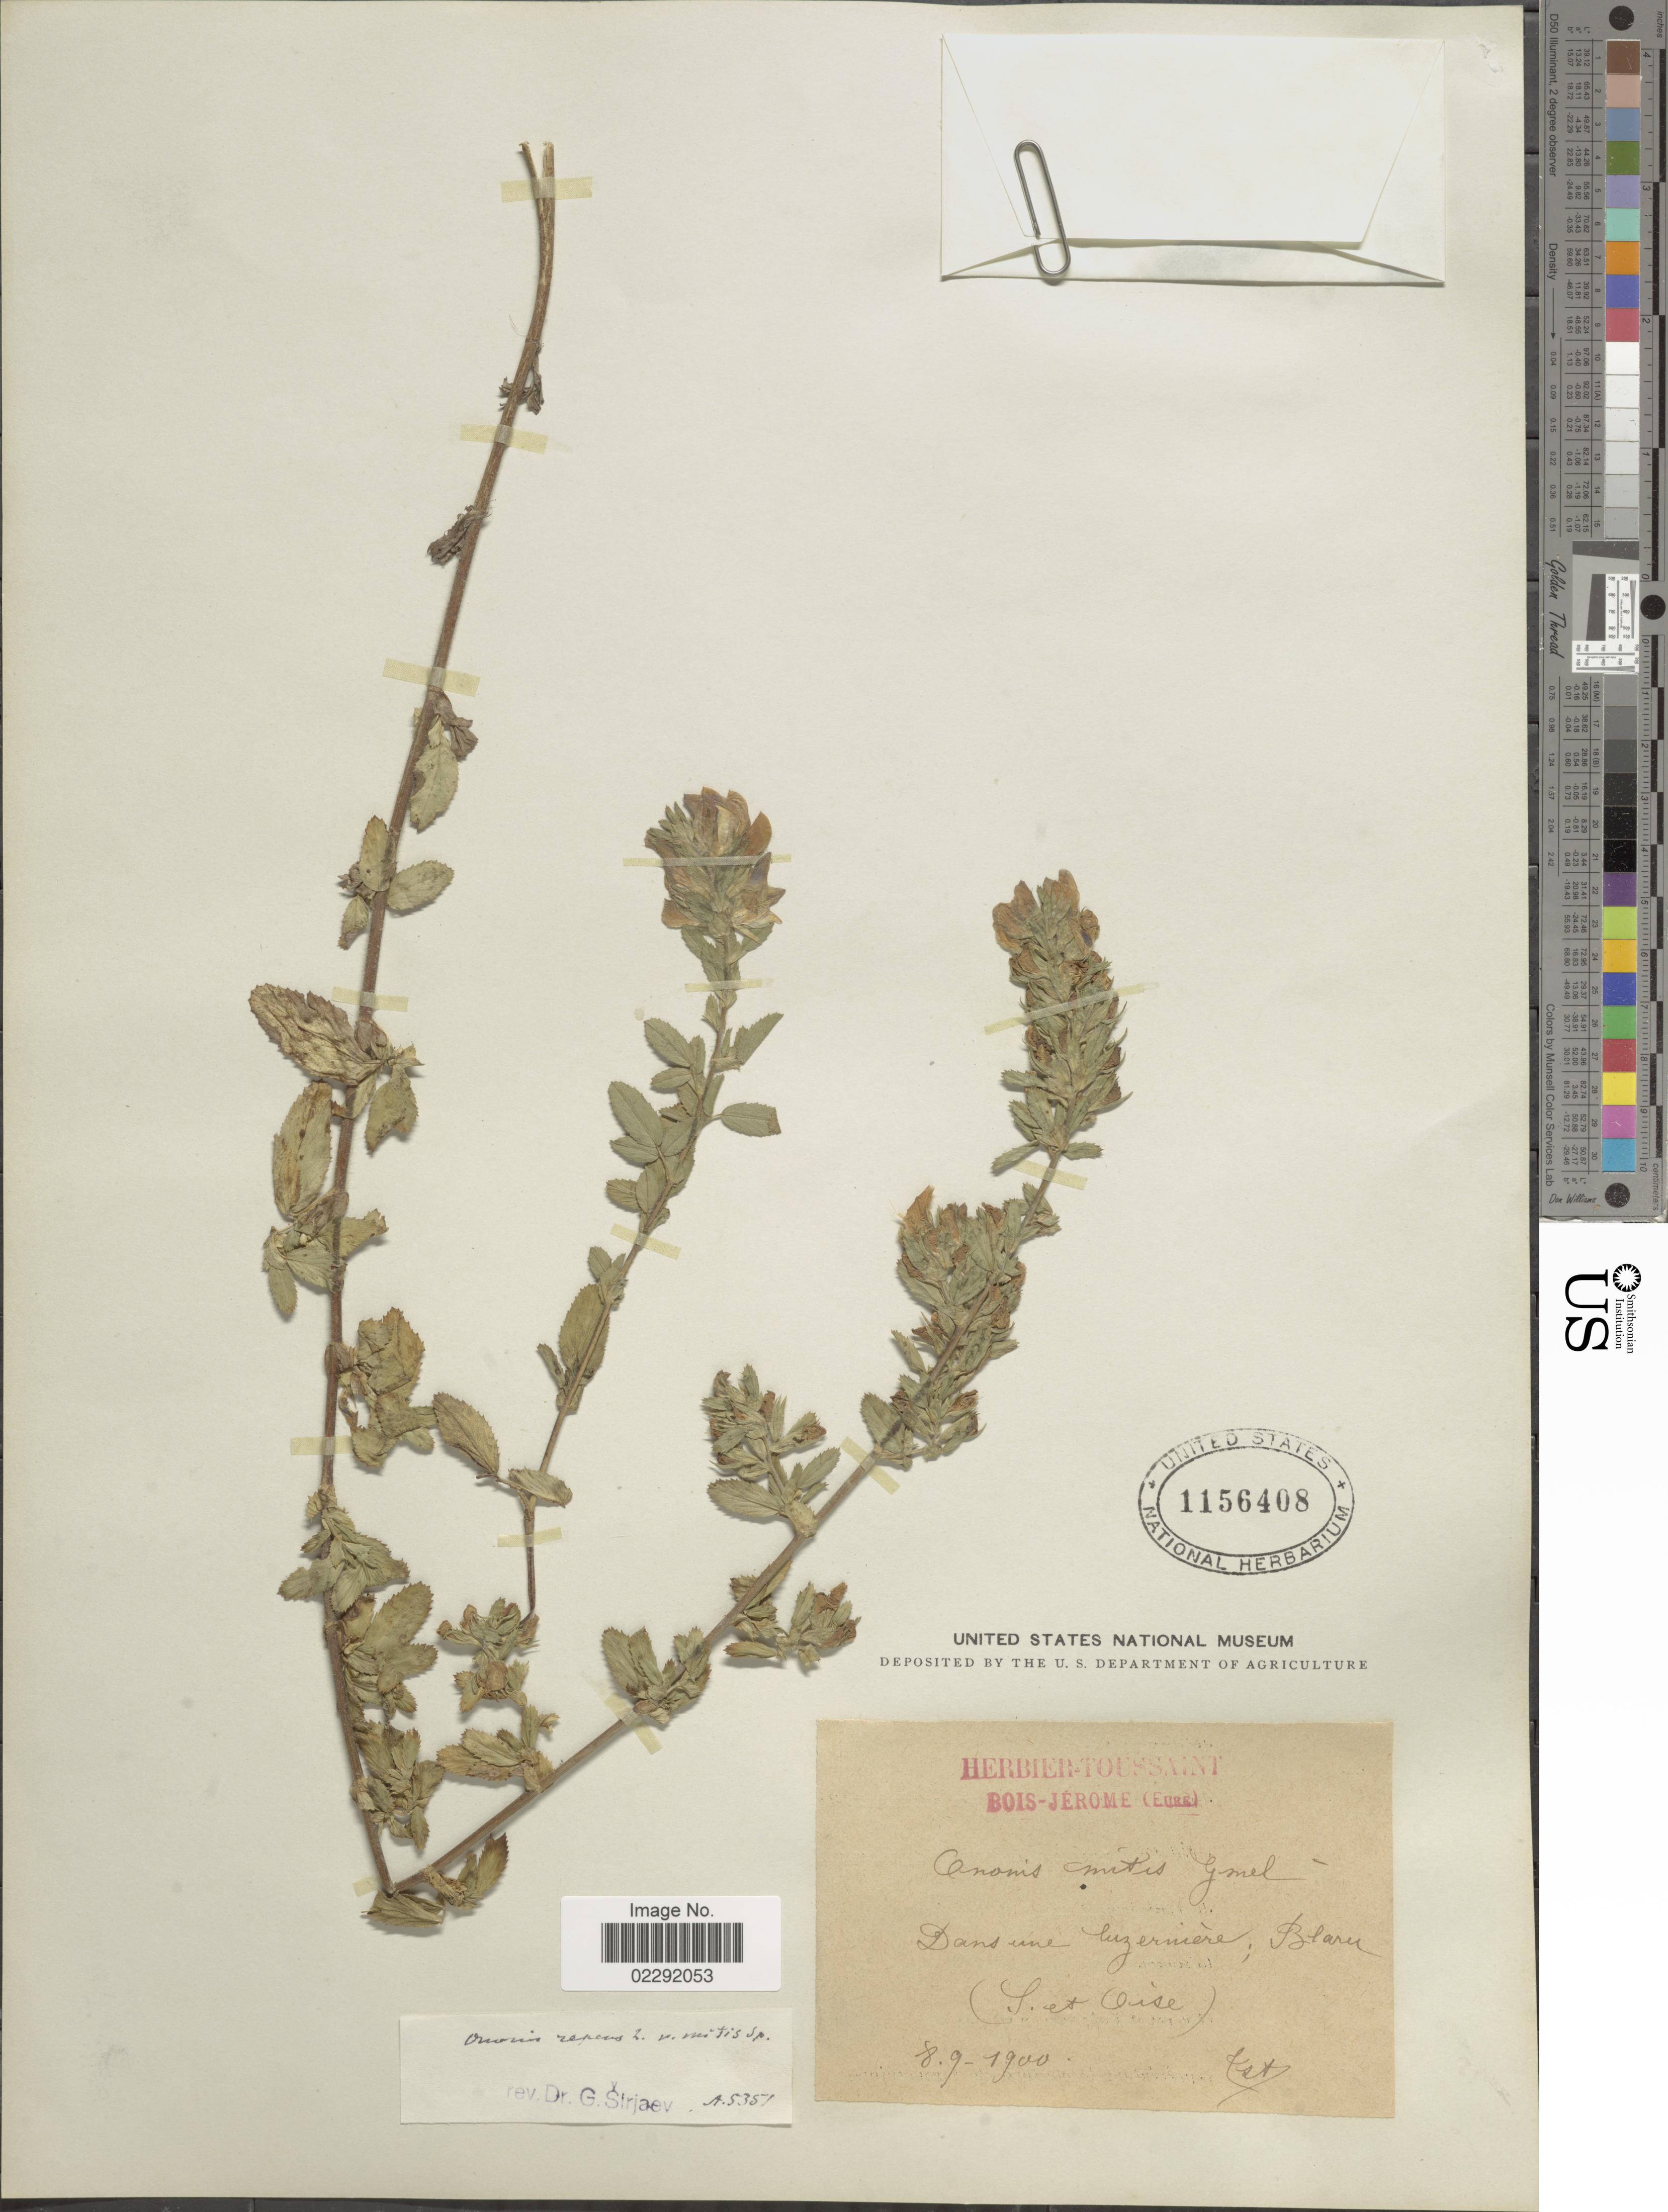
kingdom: Plantae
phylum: Tracheophyta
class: Magnoliopsida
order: Fabales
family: Fabaceae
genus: Ononis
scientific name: Ononis repens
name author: L.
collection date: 1900-09-08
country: France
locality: Dans une luzerniere; Blaru (S. et Oise). [interpreted]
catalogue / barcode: US 1156408